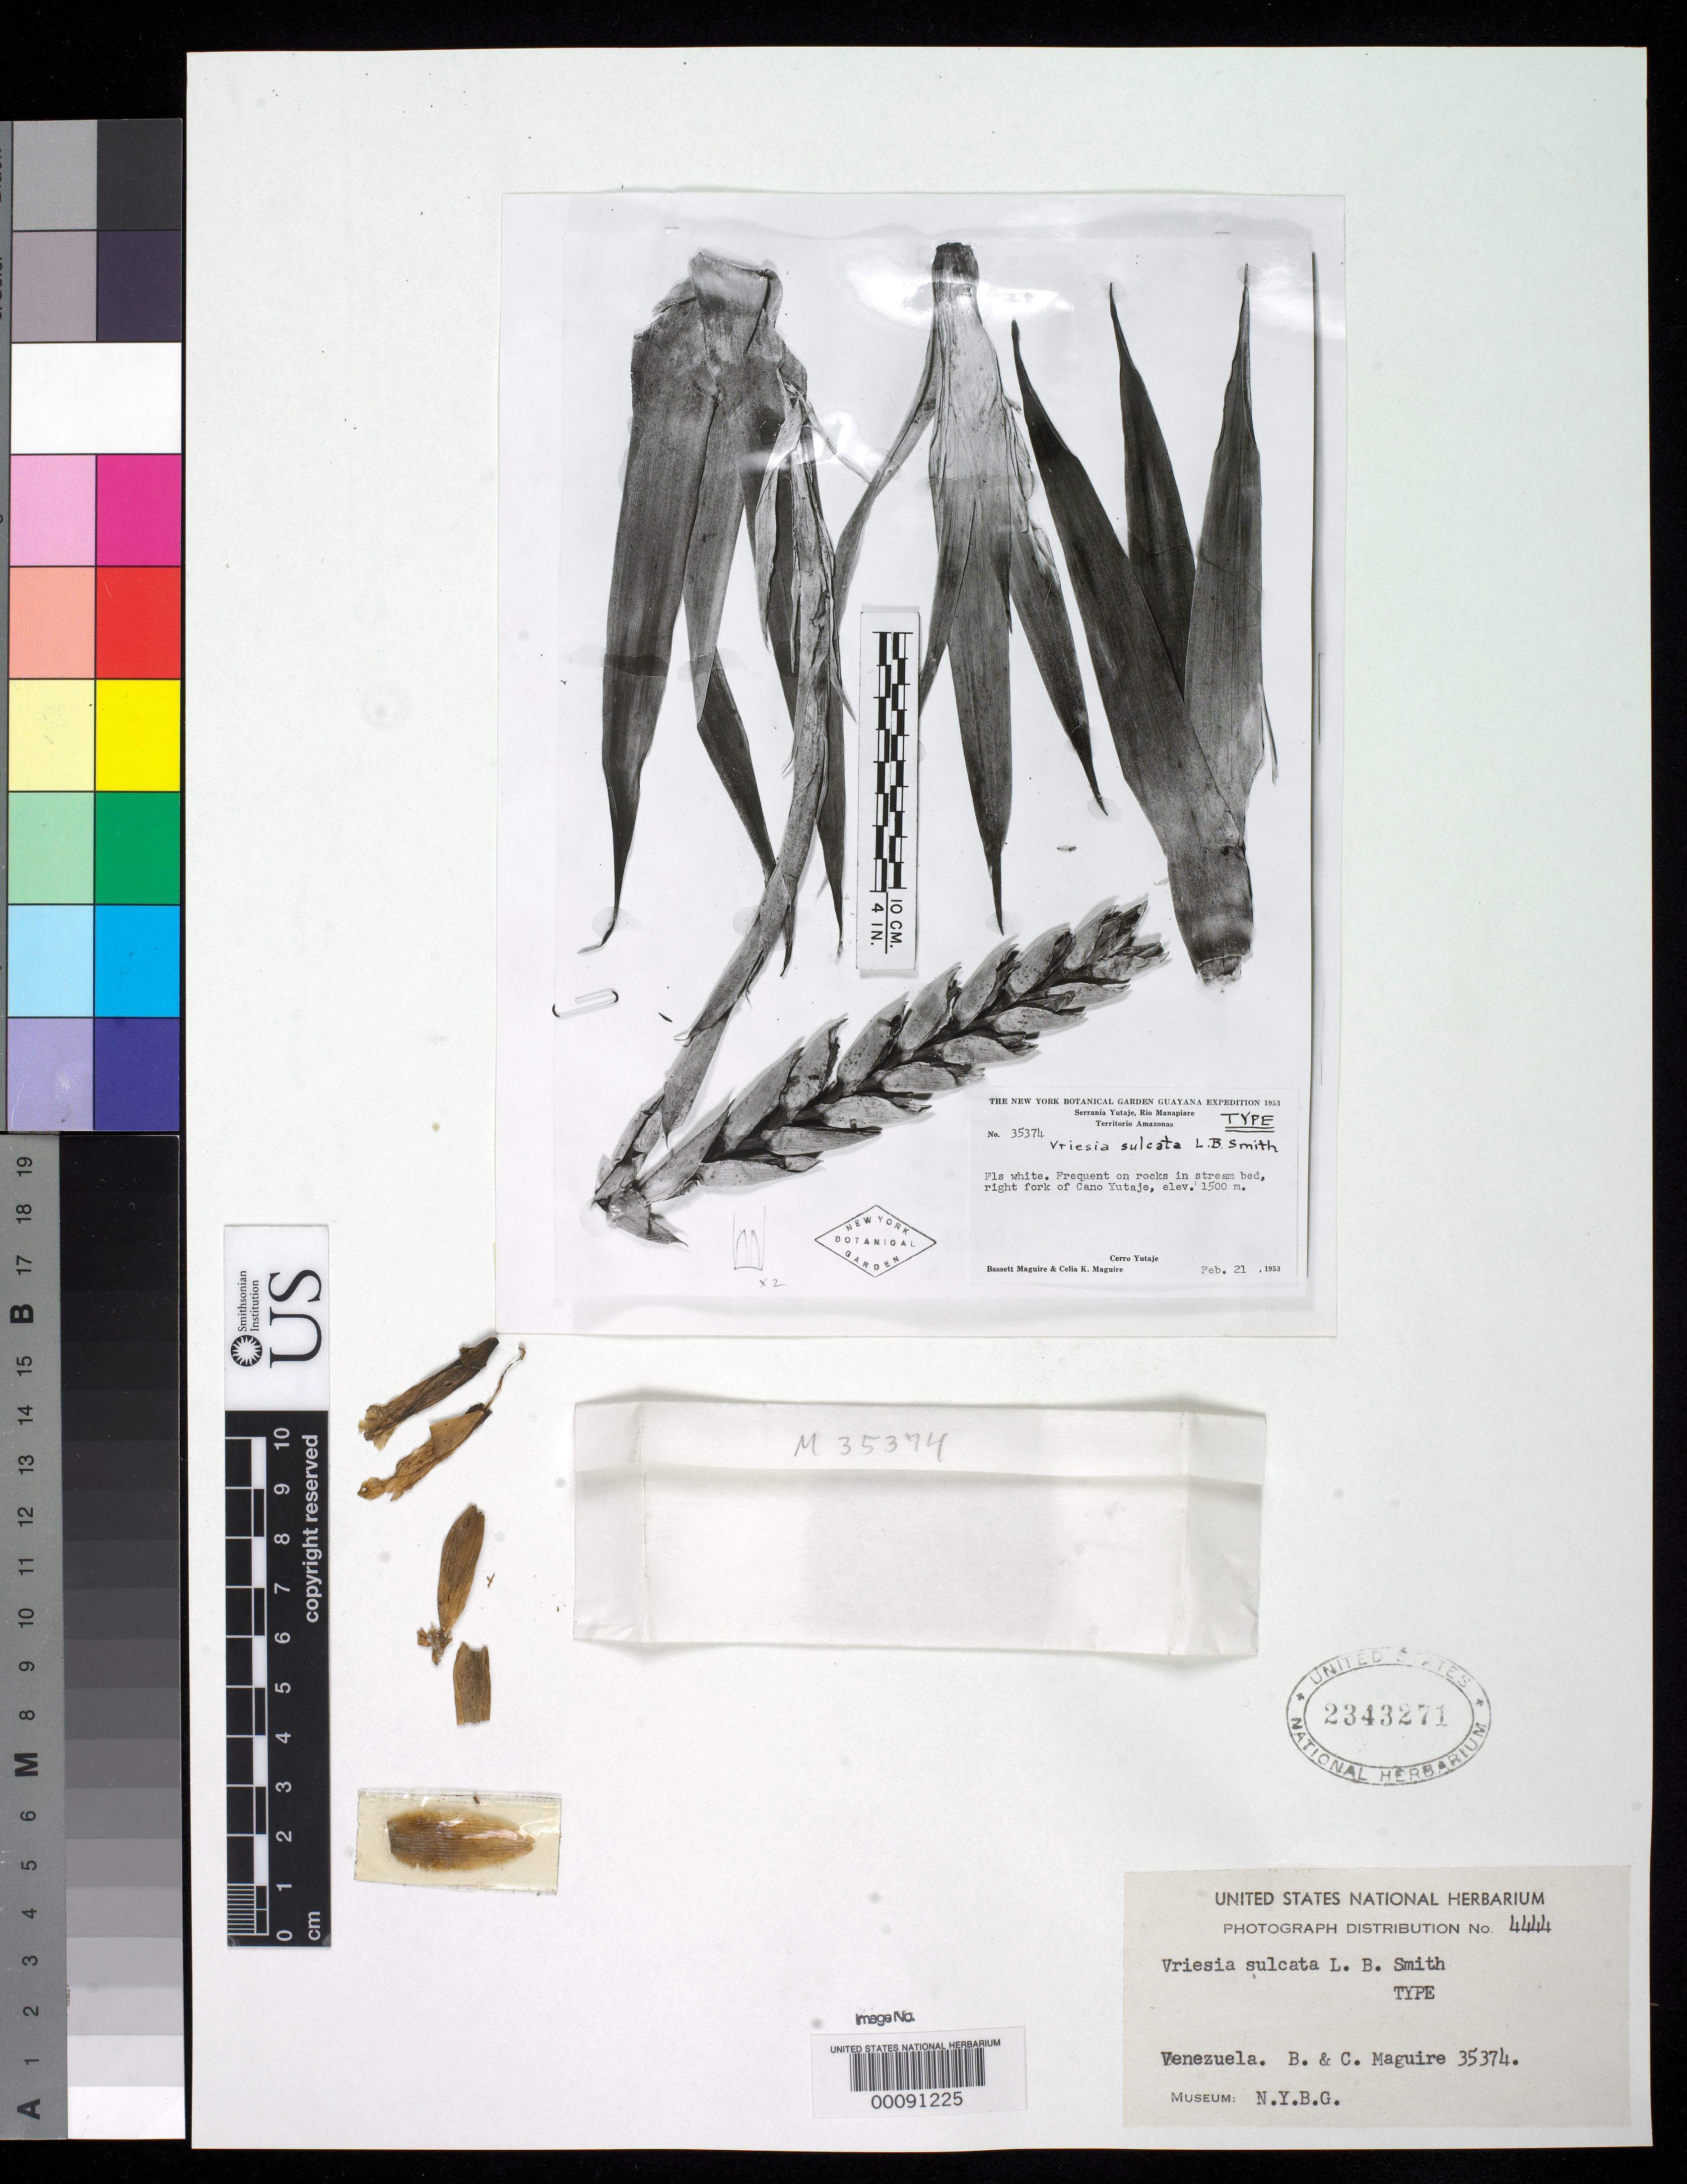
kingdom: Plantae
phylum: Tracheophyta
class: Liliopsida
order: Poales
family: Bromeliaceae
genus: Vriesea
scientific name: Vriesea sulcata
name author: L.B. Sm.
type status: Type Fragment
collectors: B. Maguire & C. K. Maguire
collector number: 35374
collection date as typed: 21 Feb 1953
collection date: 1953-02-21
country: Venezuela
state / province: Amazonas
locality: Cano Yutaje, Cerro Yutaje, Serrania Yutaje, Rio Manapiare.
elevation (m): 1500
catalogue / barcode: US 2343271